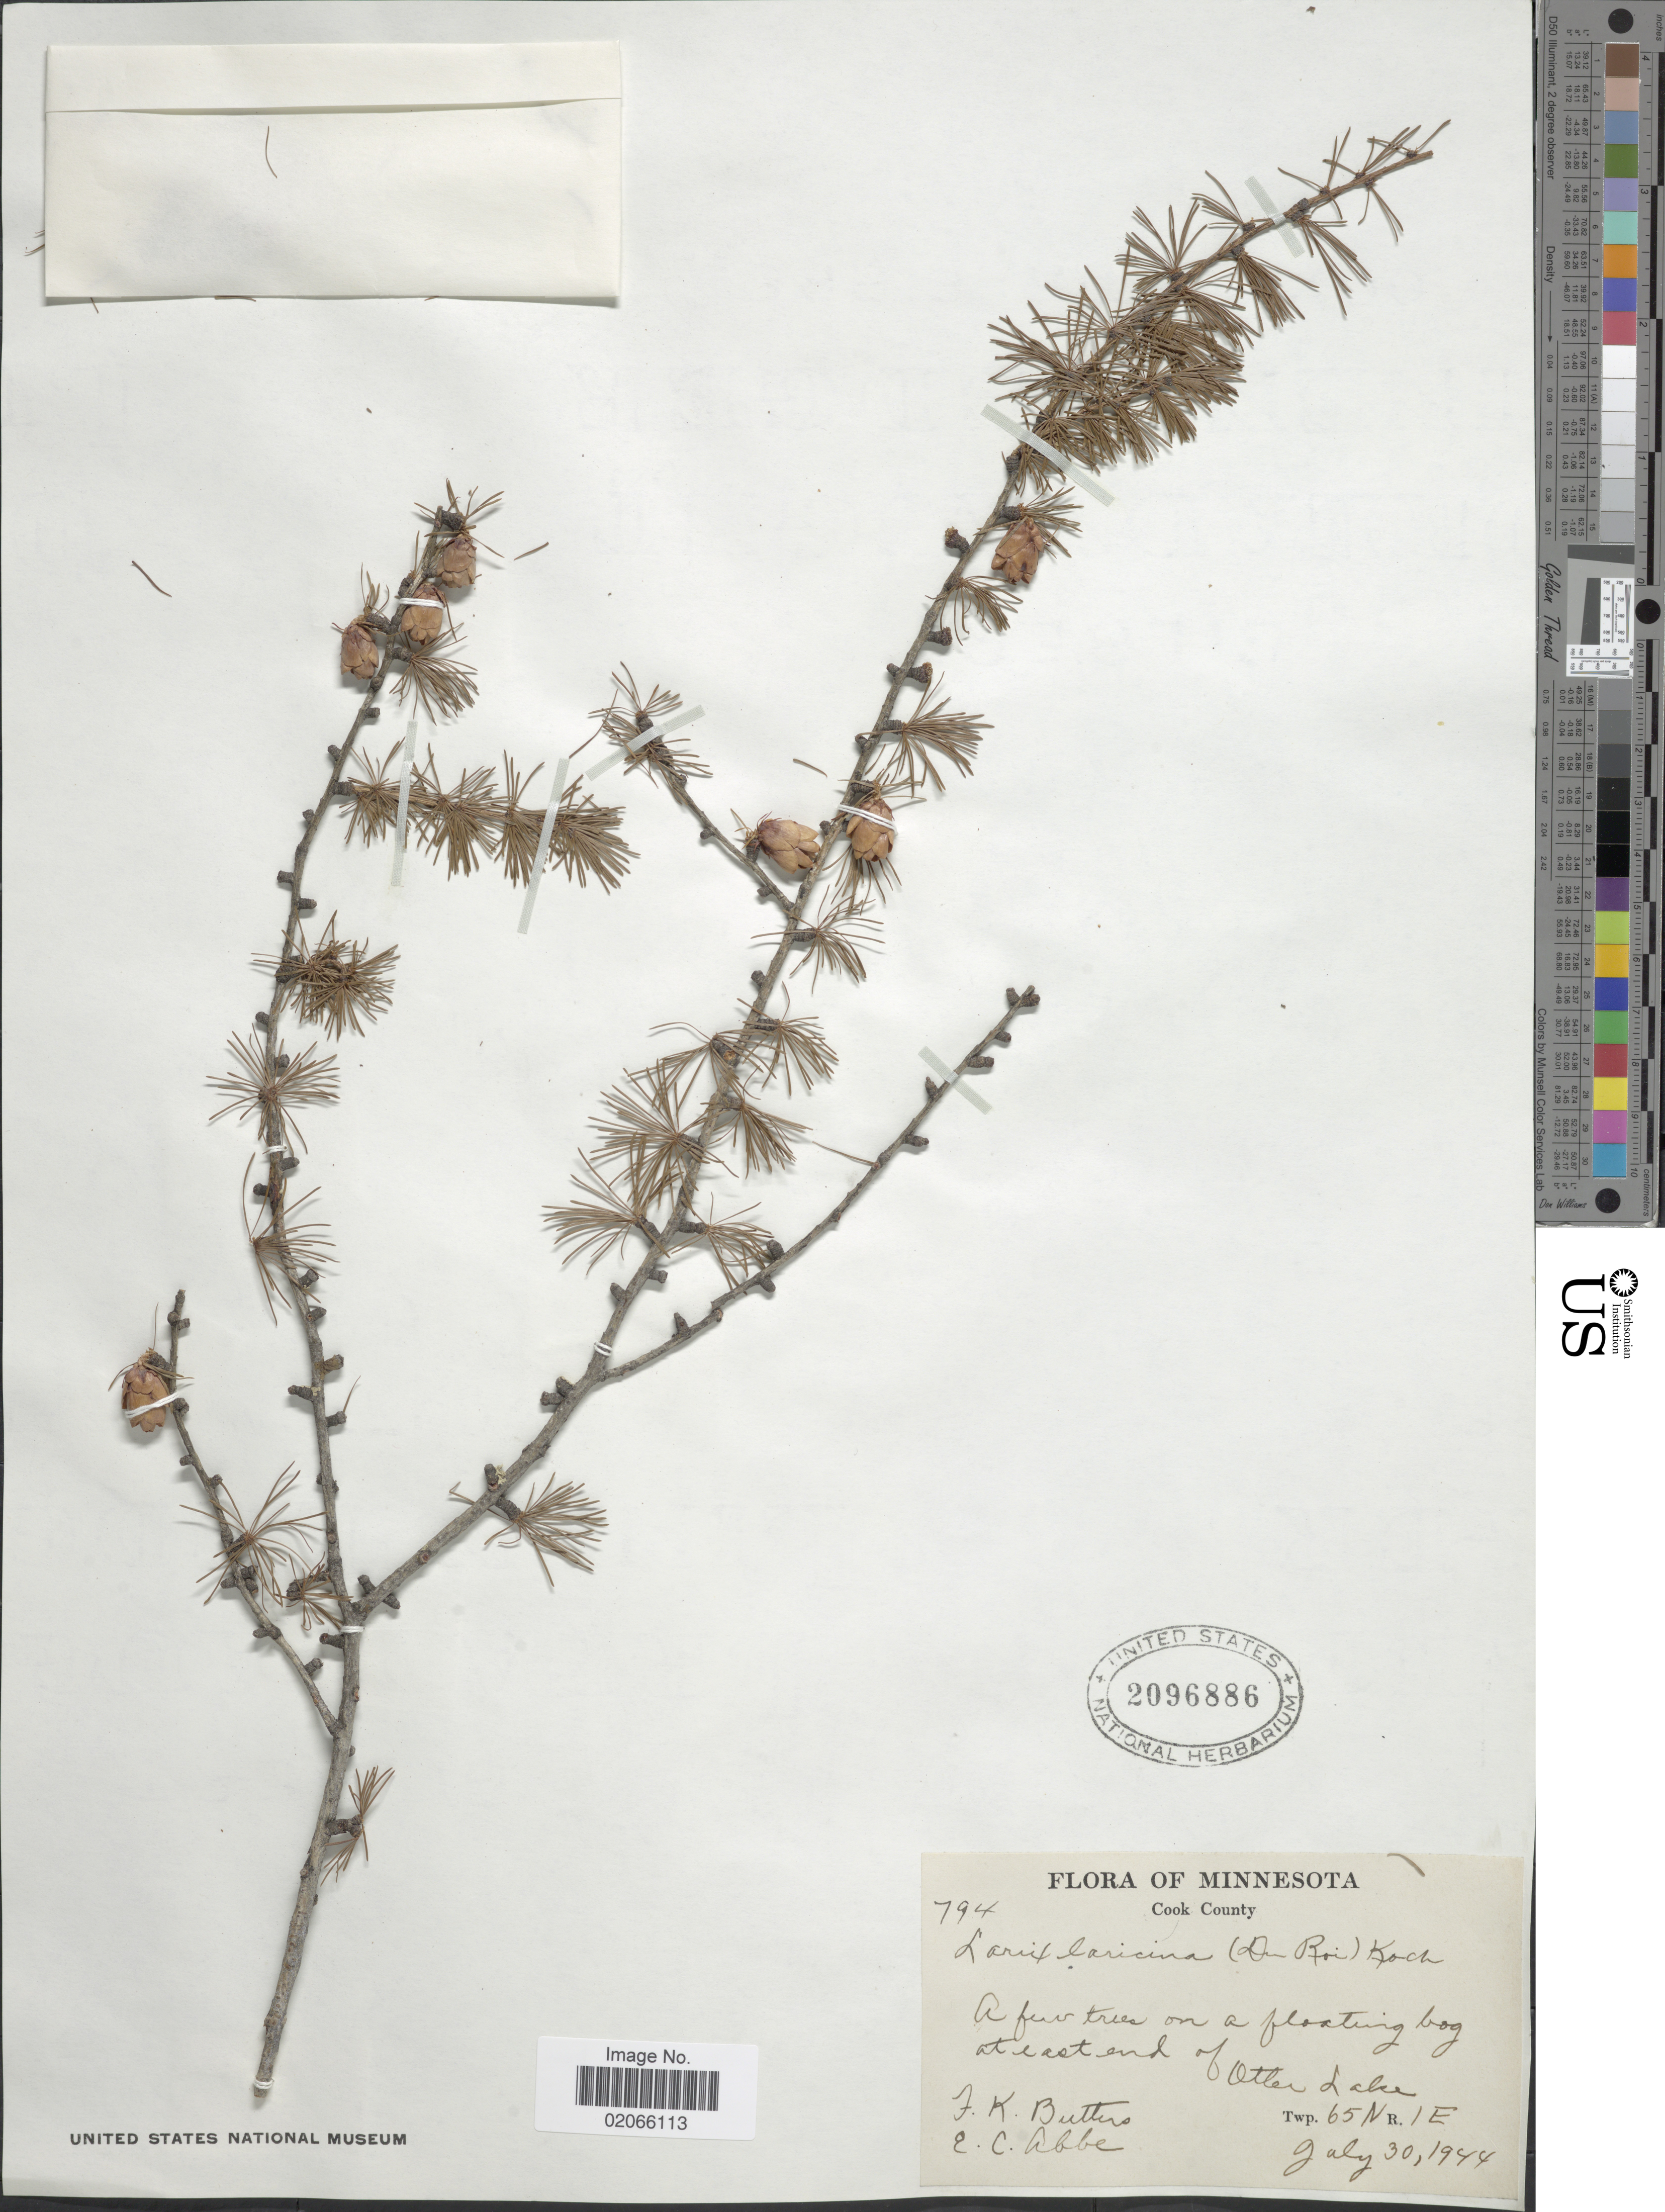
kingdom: Plantae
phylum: Tracheophyta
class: Pinopsida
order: Pinales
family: Pinaceae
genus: Larix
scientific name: Larix laricina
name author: (Du Roi) K. Koch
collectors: F. K. Butters & E. C. Abbe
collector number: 794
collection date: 1944-07-30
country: United States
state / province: Minnesota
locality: Minnesota, A floating bog at east end of Otter Laker, TWp 65 N R. 1E. Cook County.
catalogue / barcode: US 2096886